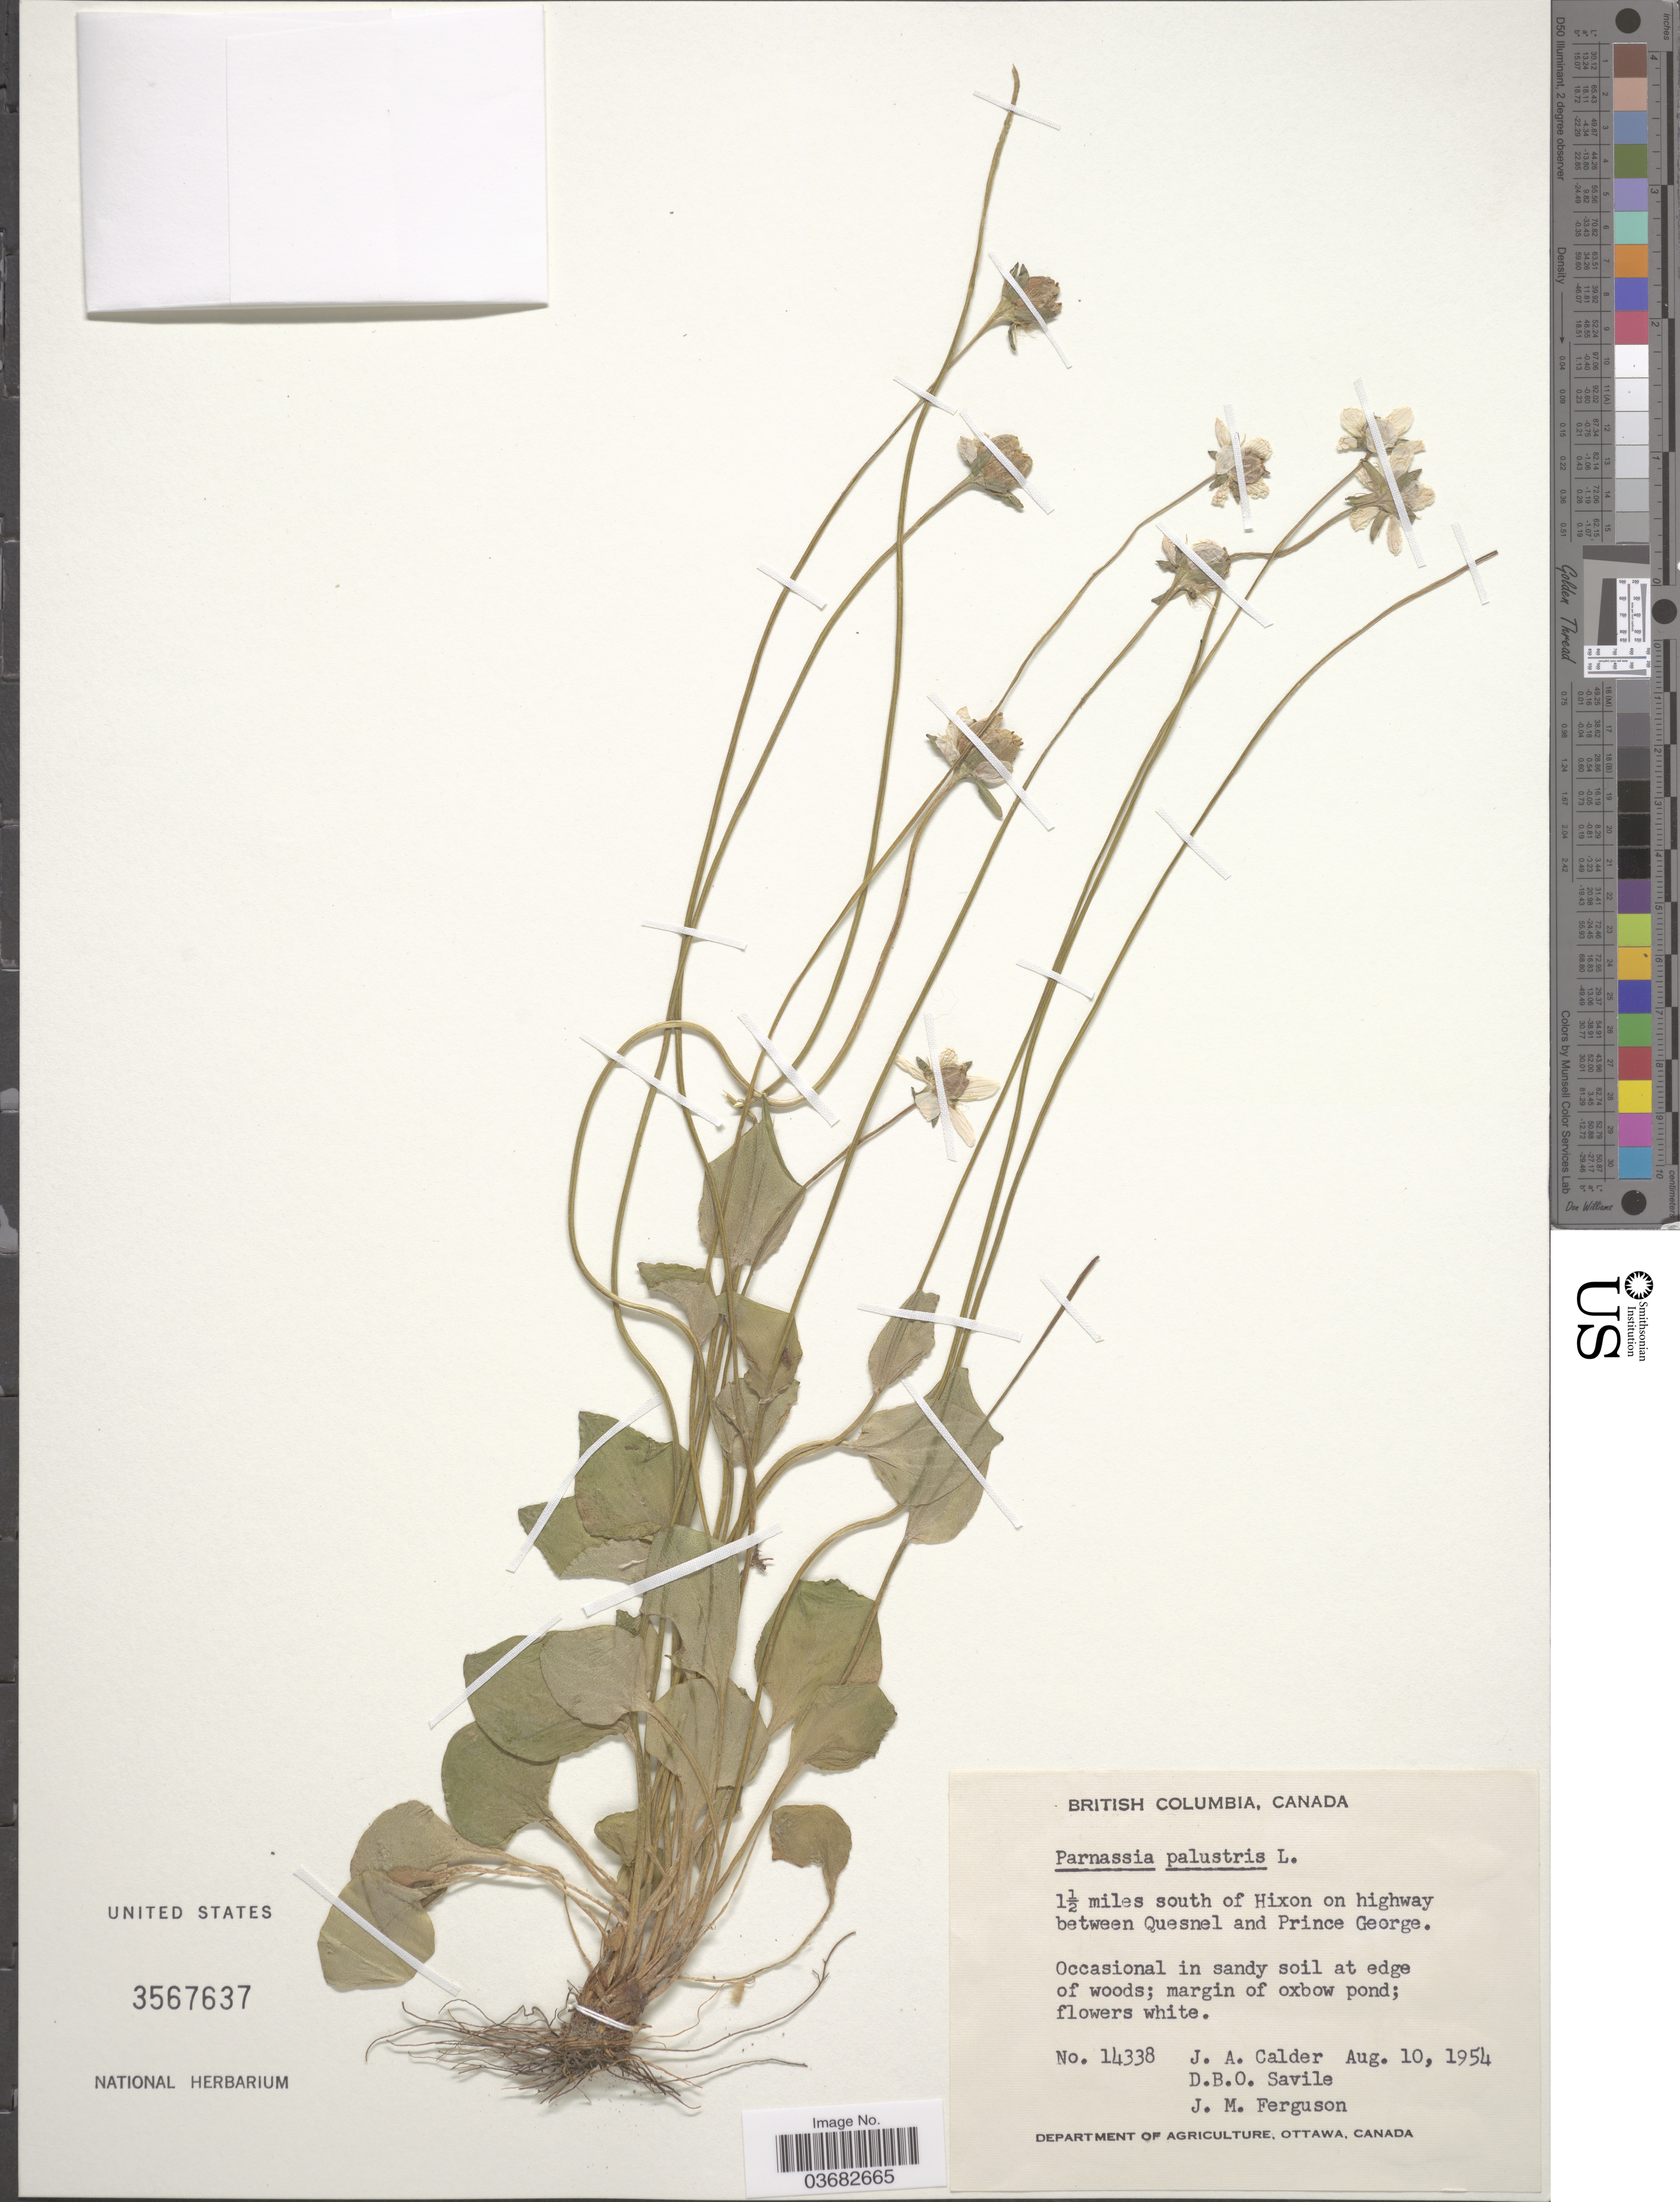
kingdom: Plantae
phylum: Tracheophyta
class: Magnoliopsida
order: Celastrales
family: Parnassiaceae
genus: Parnassia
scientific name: Parnassia palustris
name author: L.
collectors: J. A. Calder, D. Savile & J. M. Ferguson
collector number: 14338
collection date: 1954-08-10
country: Canada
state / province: British Columbia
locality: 1½ miles south of Hixon on highway between Quesnel and Prince George.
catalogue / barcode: US 3567637